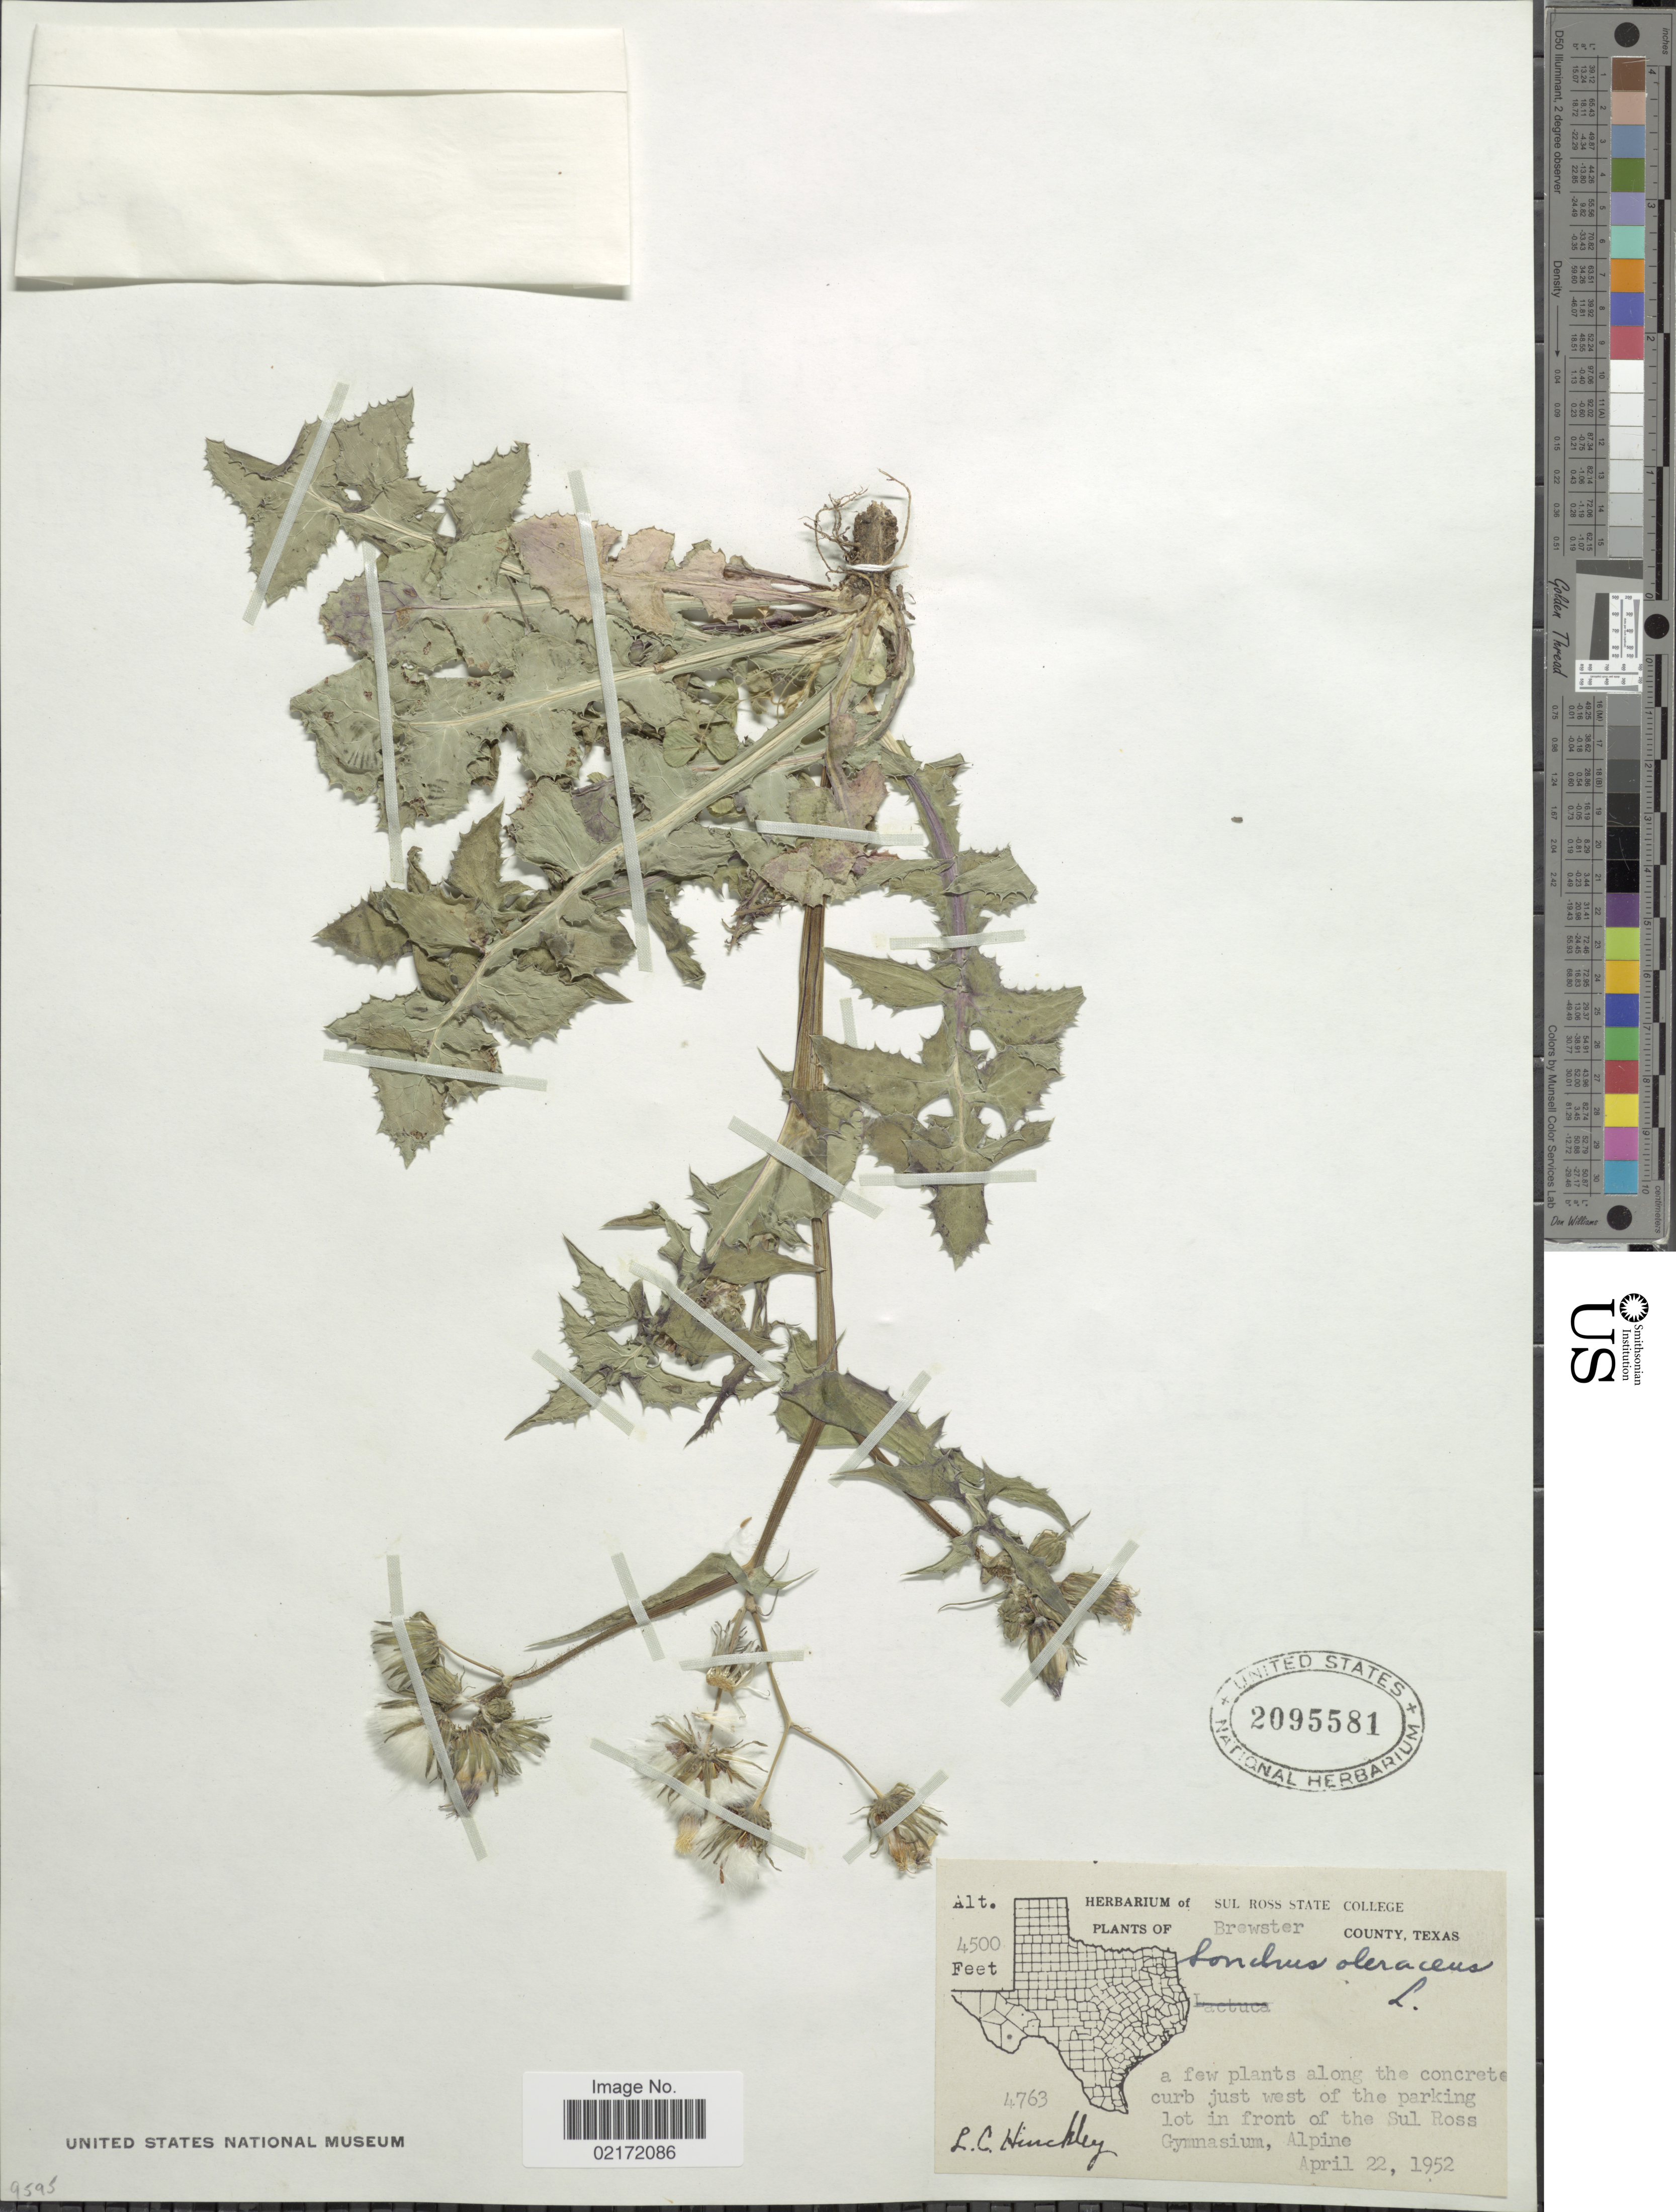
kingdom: Plantae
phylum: Tracheophyta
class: Magnoliopsida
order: Asterales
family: Asteraceae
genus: Sonchus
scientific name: Sonchus oleraceus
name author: L.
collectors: L. Hinckley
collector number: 4763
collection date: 1952-04-22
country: United States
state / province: Texas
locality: Brewster County, just west of the parking lot in front of the Sul Ross Gymnasium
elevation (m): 1372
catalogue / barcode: US 2095581